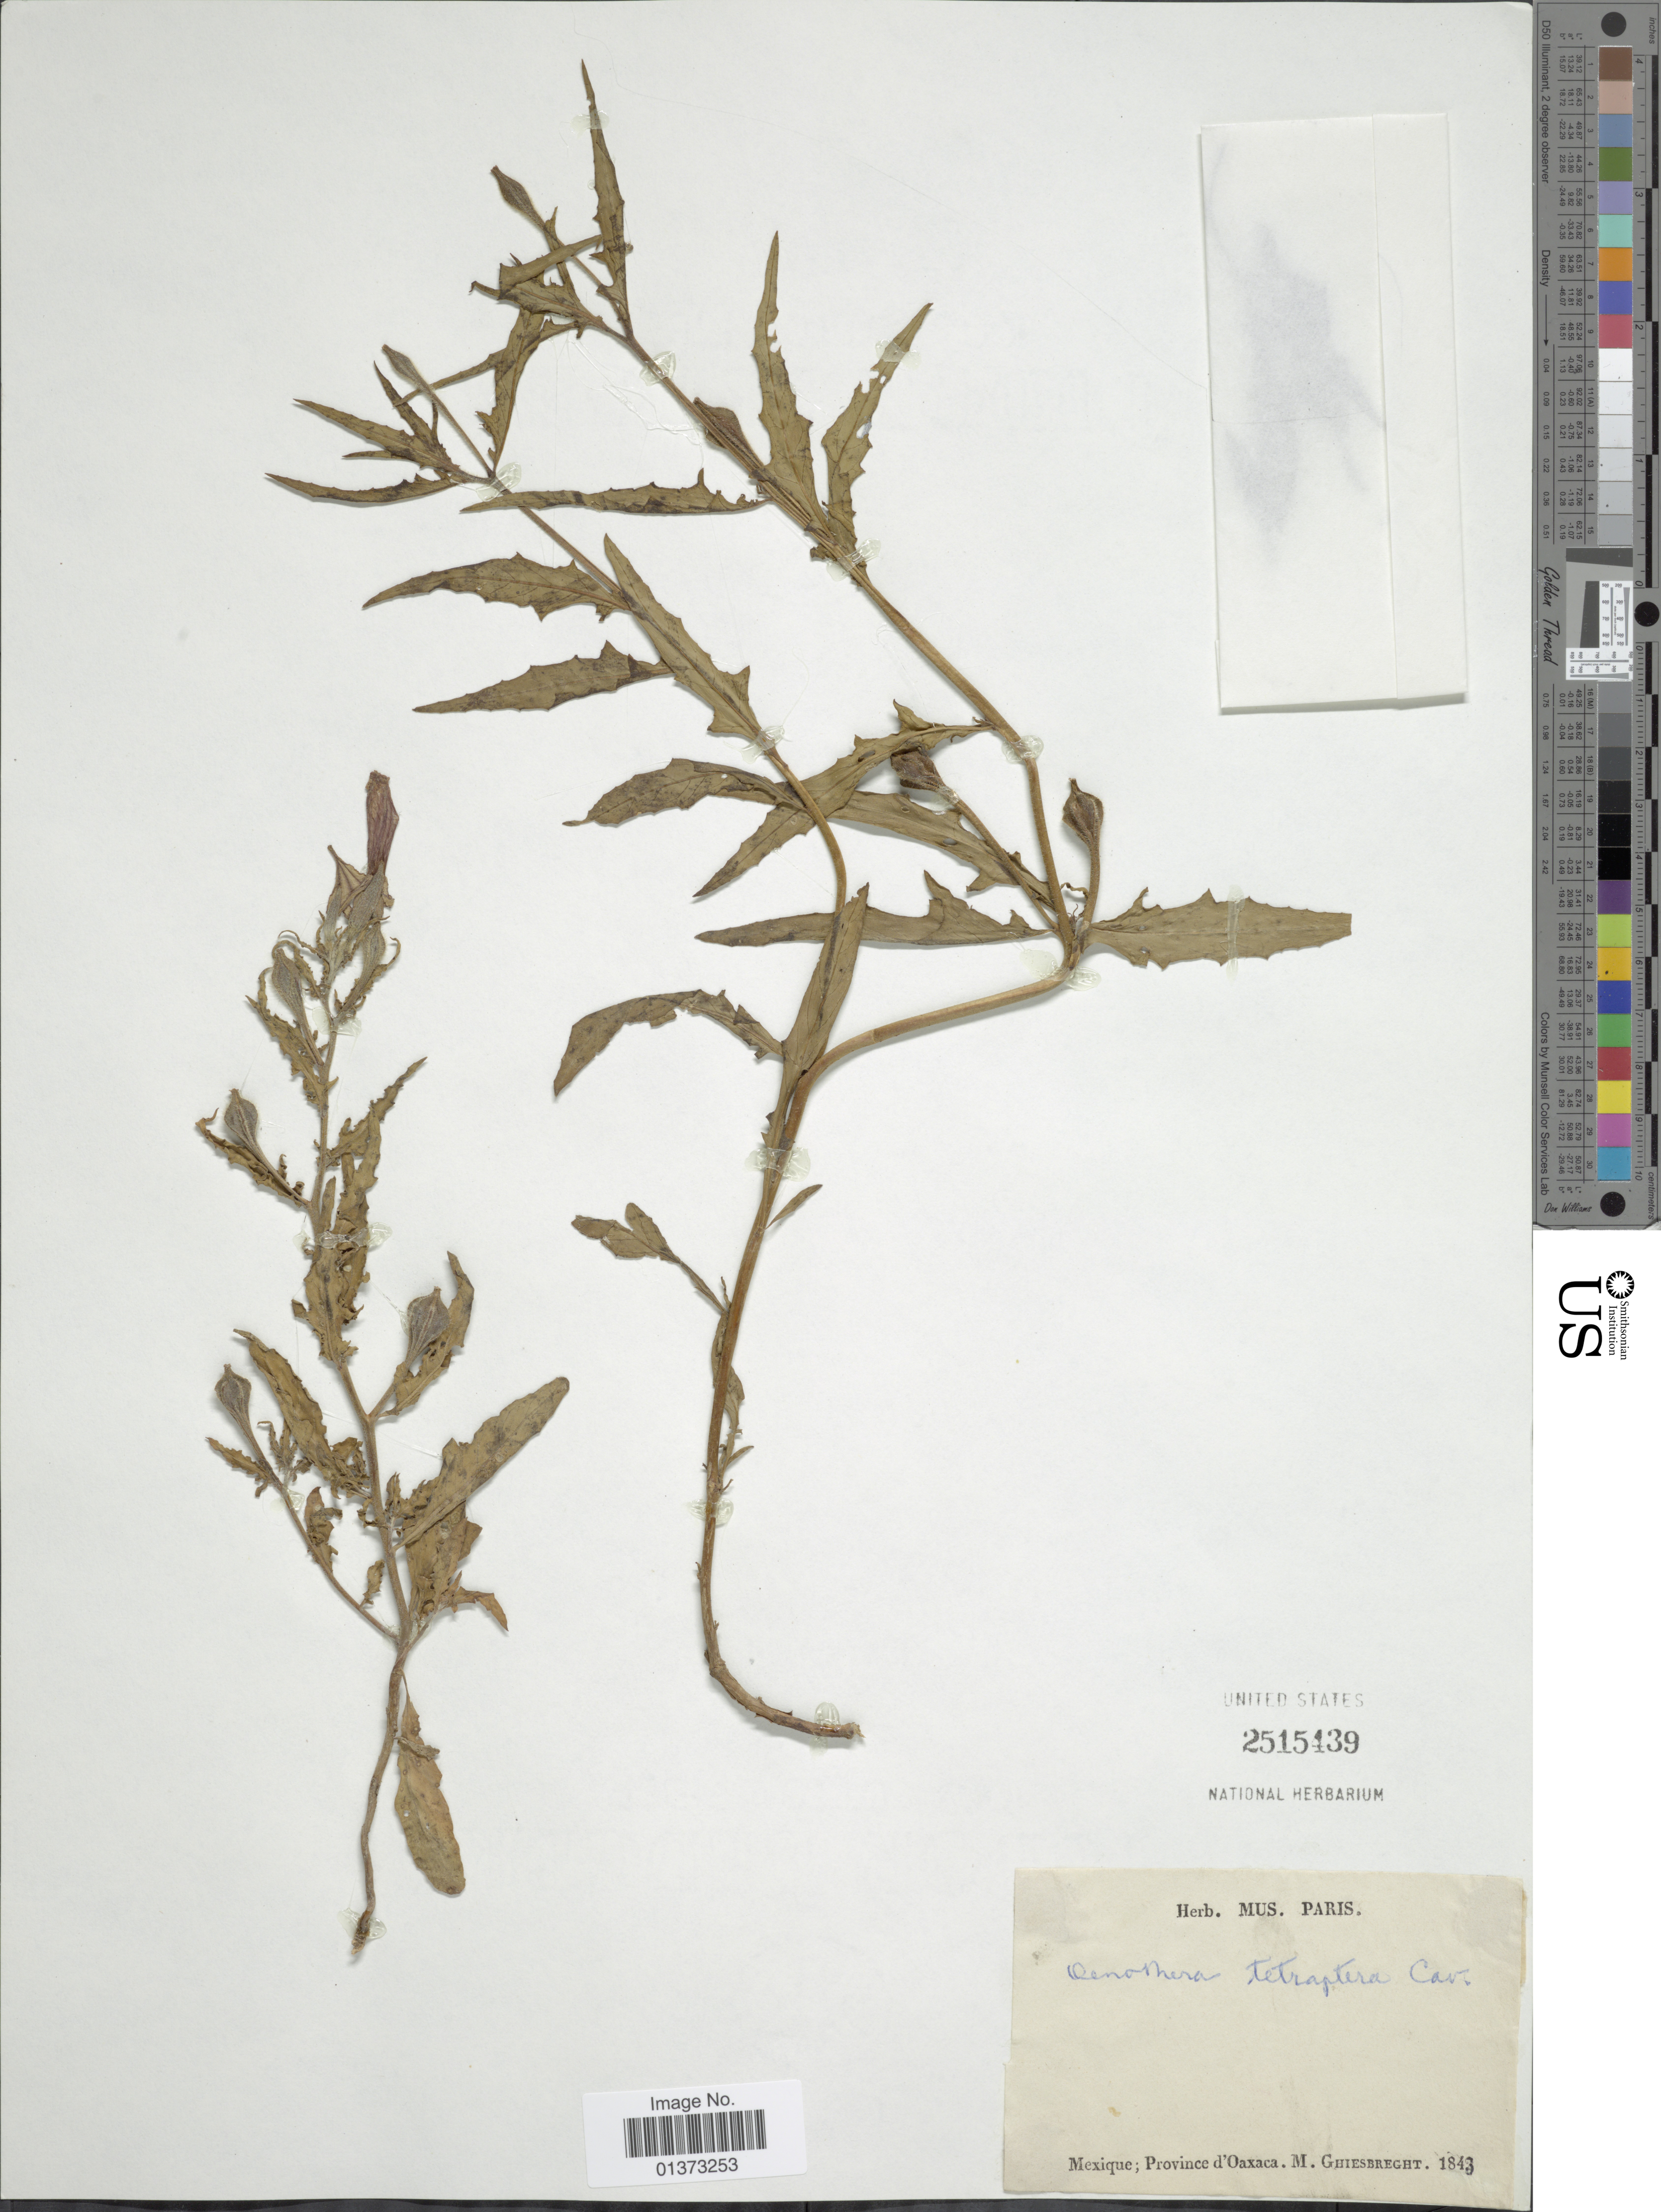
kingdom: Plantae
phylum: Tracheophyta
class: Magnoliopsida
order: Myrtales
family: Onagraceae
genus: Oenothera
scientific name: Oenothera tetraptera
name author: Cav.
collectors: M. Ghiesbrecht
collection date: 1843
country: Mexico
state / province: Oaxaca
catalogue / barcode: US 2515439